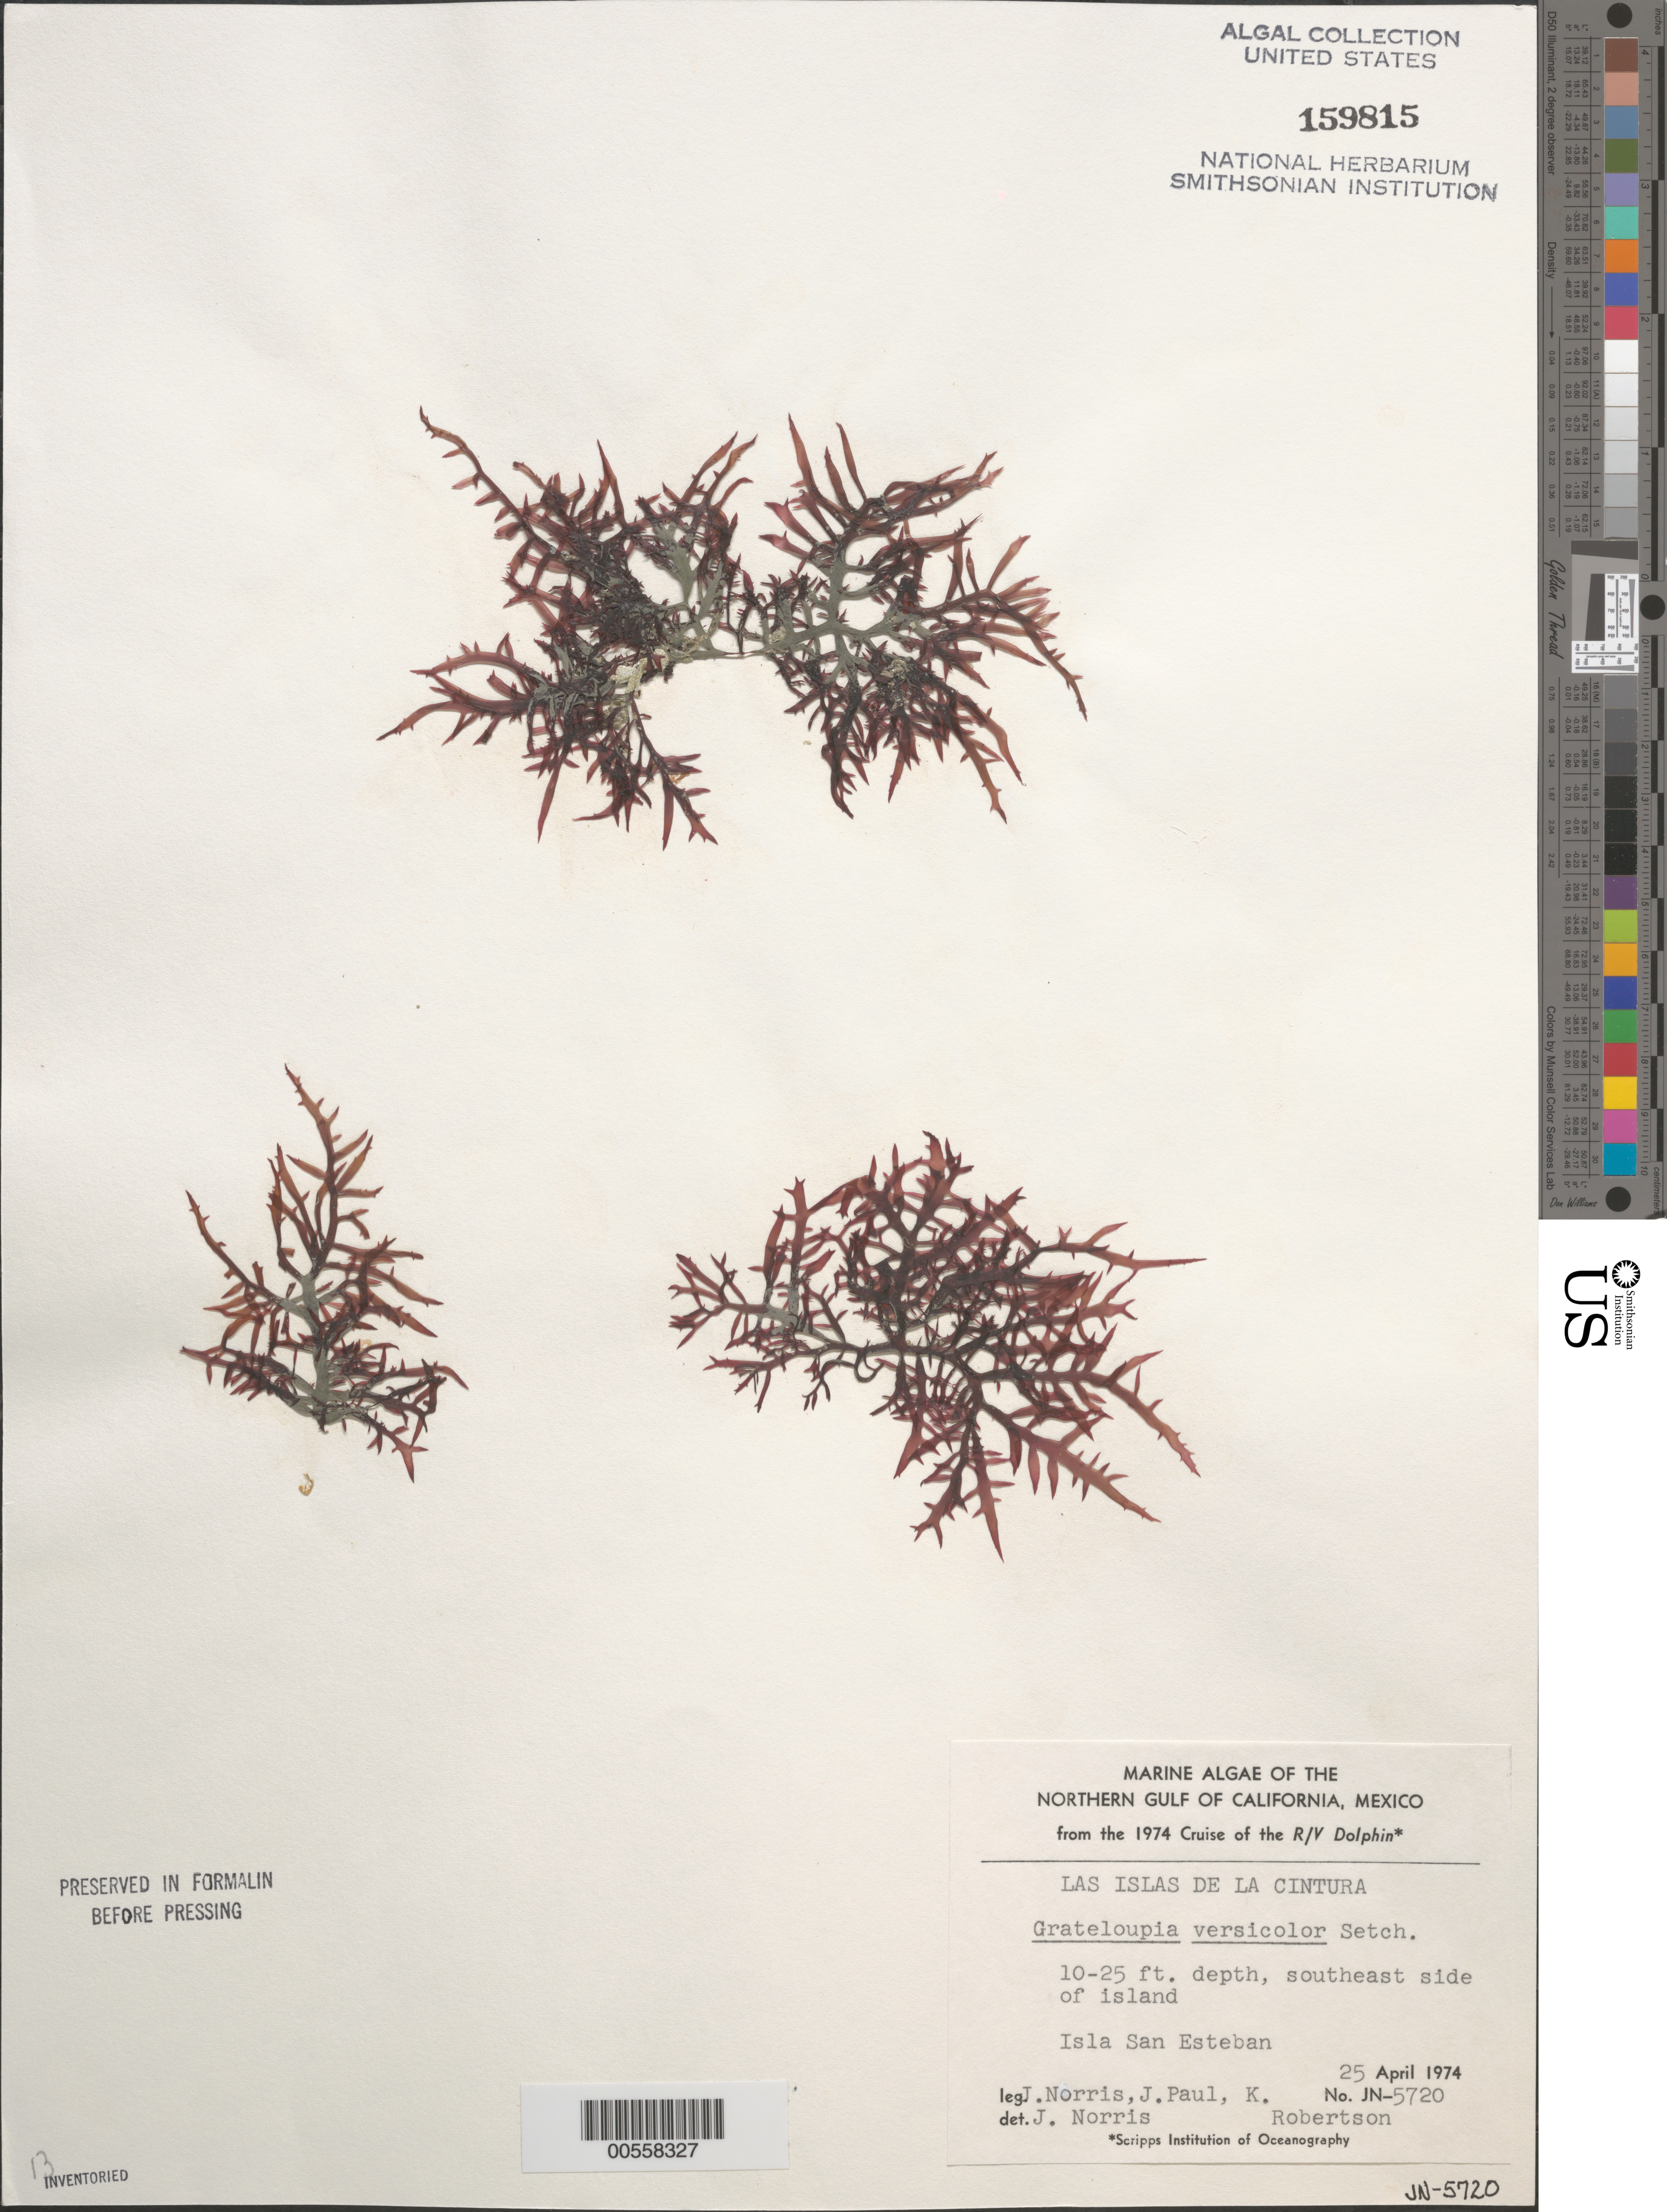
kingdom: Plantae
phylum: Rhodophyta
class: Florideophyceae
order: Halymeniales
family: Halymeniaceae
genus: Grateloupia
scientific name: Grateloupia versicolor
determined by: Norris, James N.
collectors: J. N. Norris, J. Paul & K. Robertson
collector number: JN-5720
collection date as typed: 25 Apr 1974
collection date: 1974-04-25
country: Mexico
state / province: Baja California Norte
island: Isla San Esteban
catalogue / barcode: US 159815